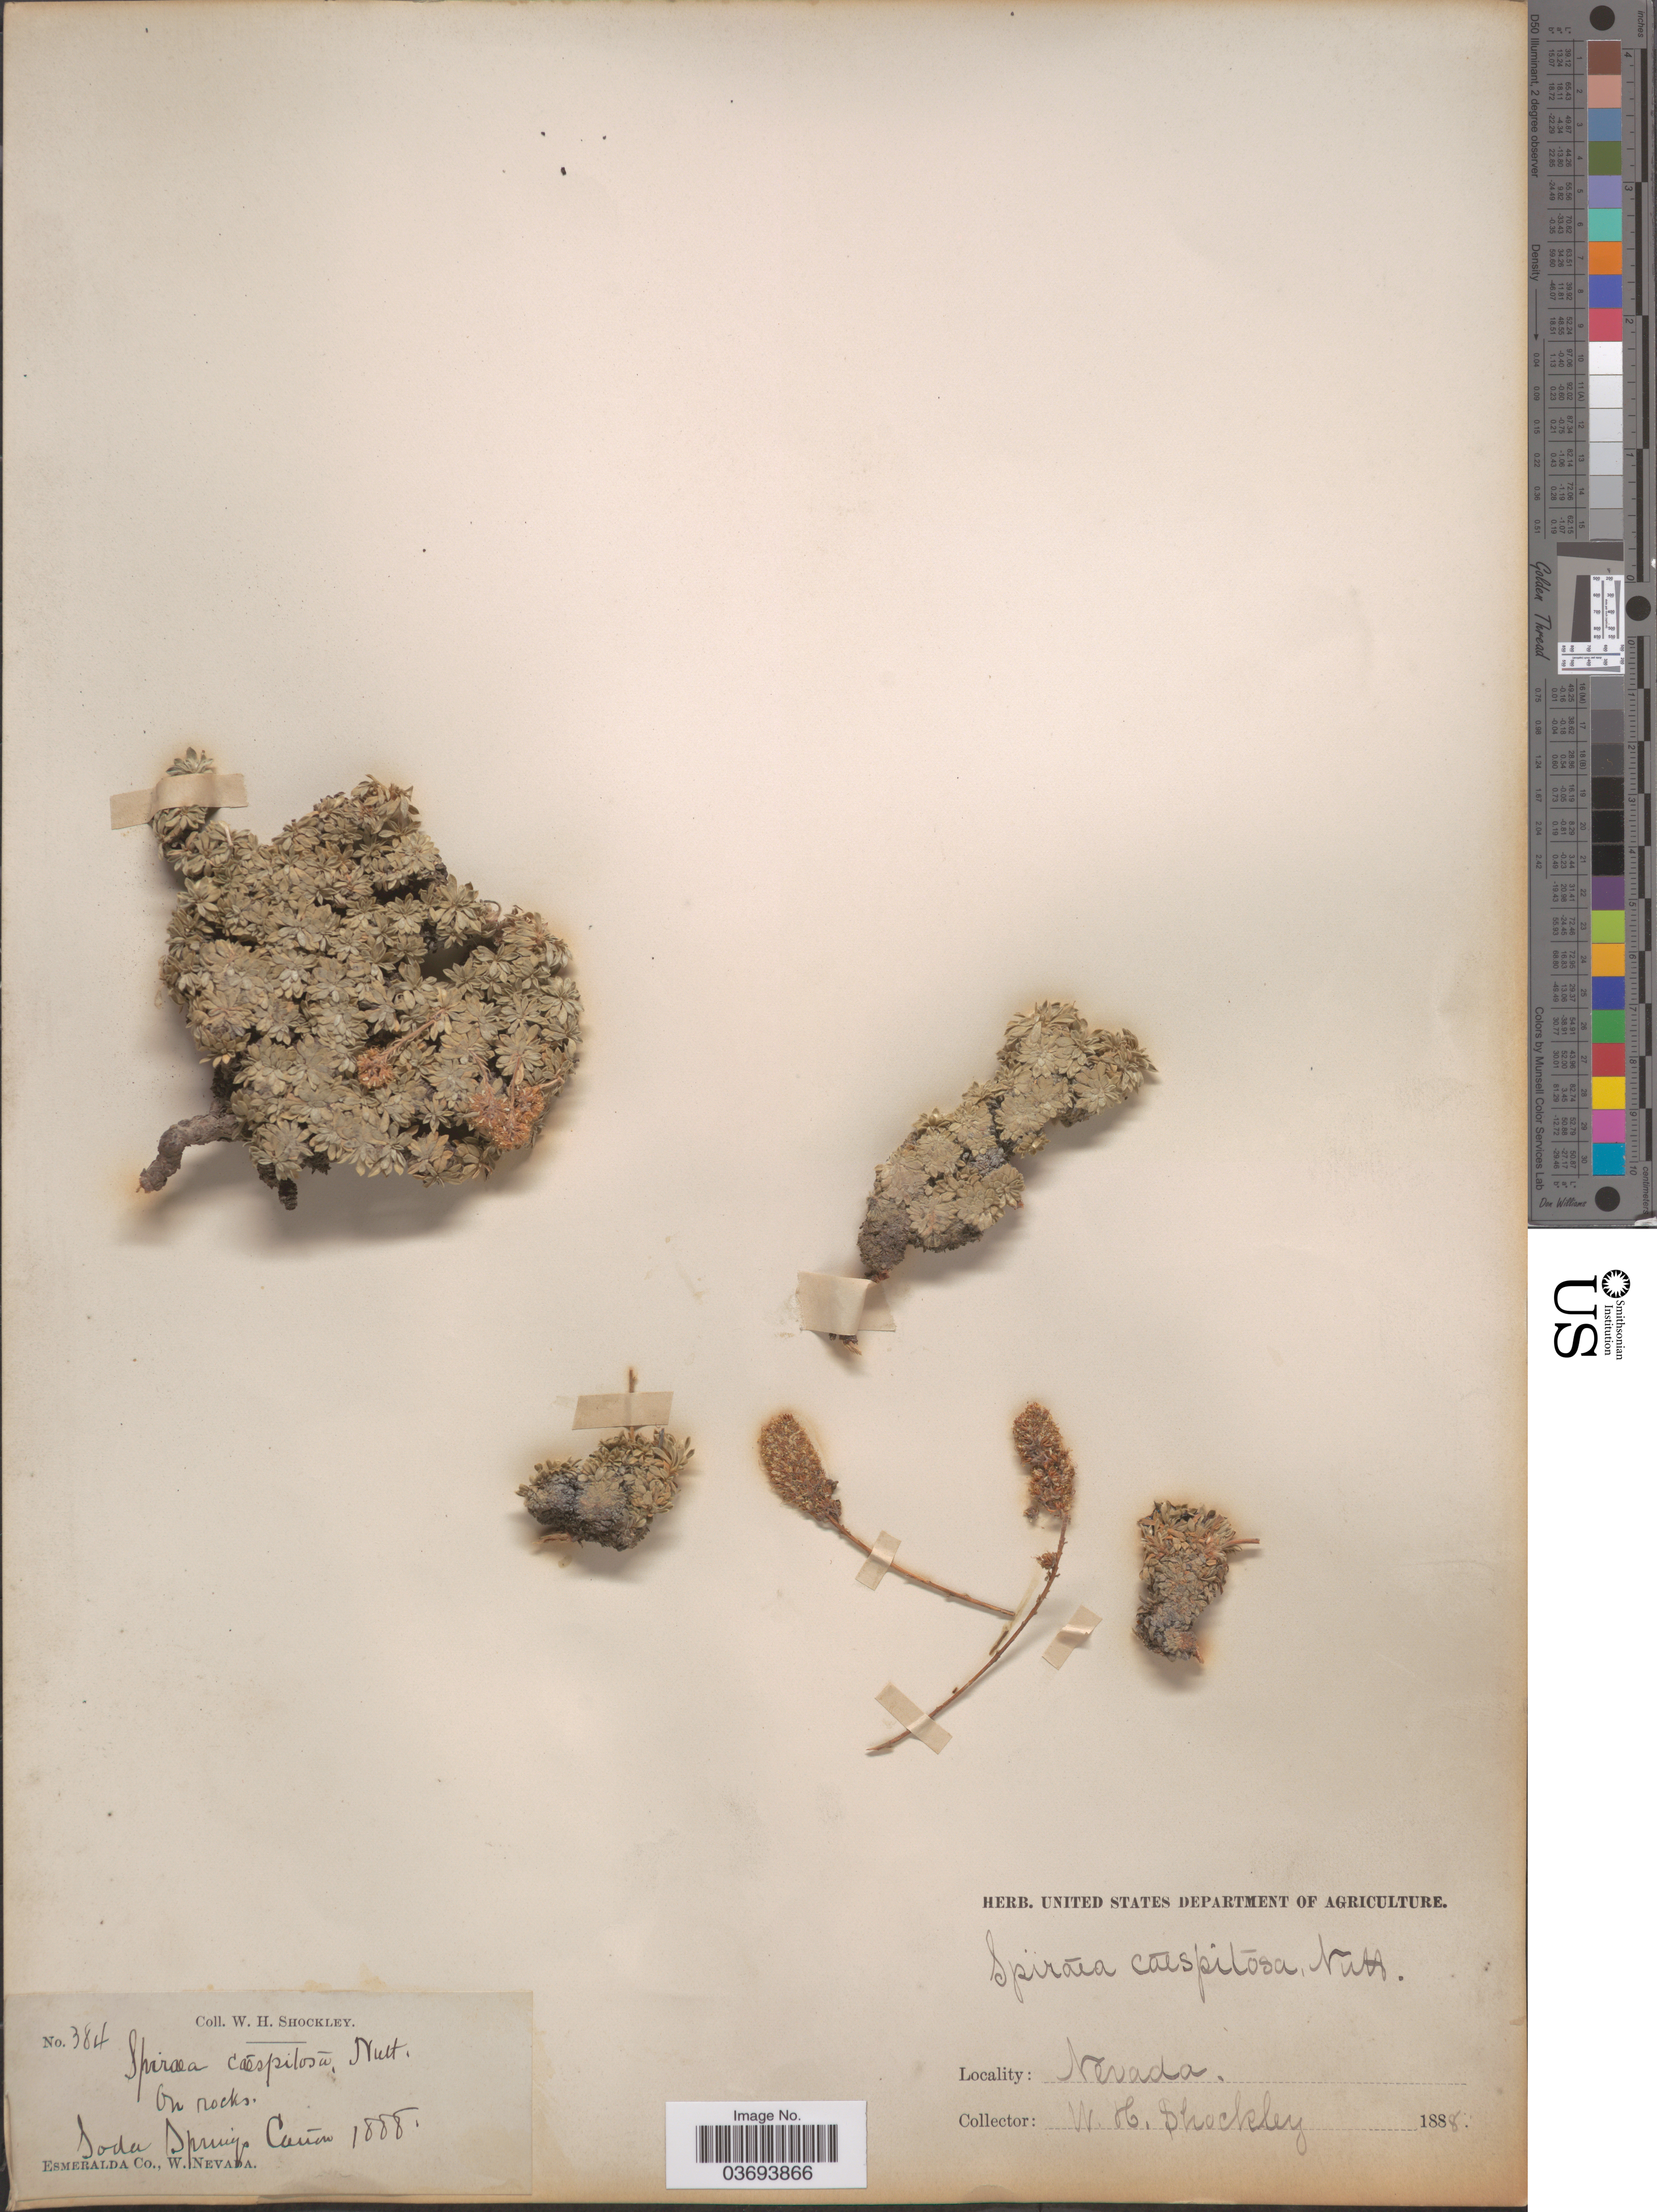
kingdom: Plantae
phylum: Tracheophyta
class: Magnoliopsida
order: Rosales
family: Rosaceae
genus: Petrophytum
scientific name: Petrophytum caespitosum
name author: (Nutt.) Rydb.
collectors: W. Shockley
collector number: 384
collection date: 1888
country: United States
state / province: Nevada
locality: Soda Springs Cañon. Esmeralda Co., W. Nevada.